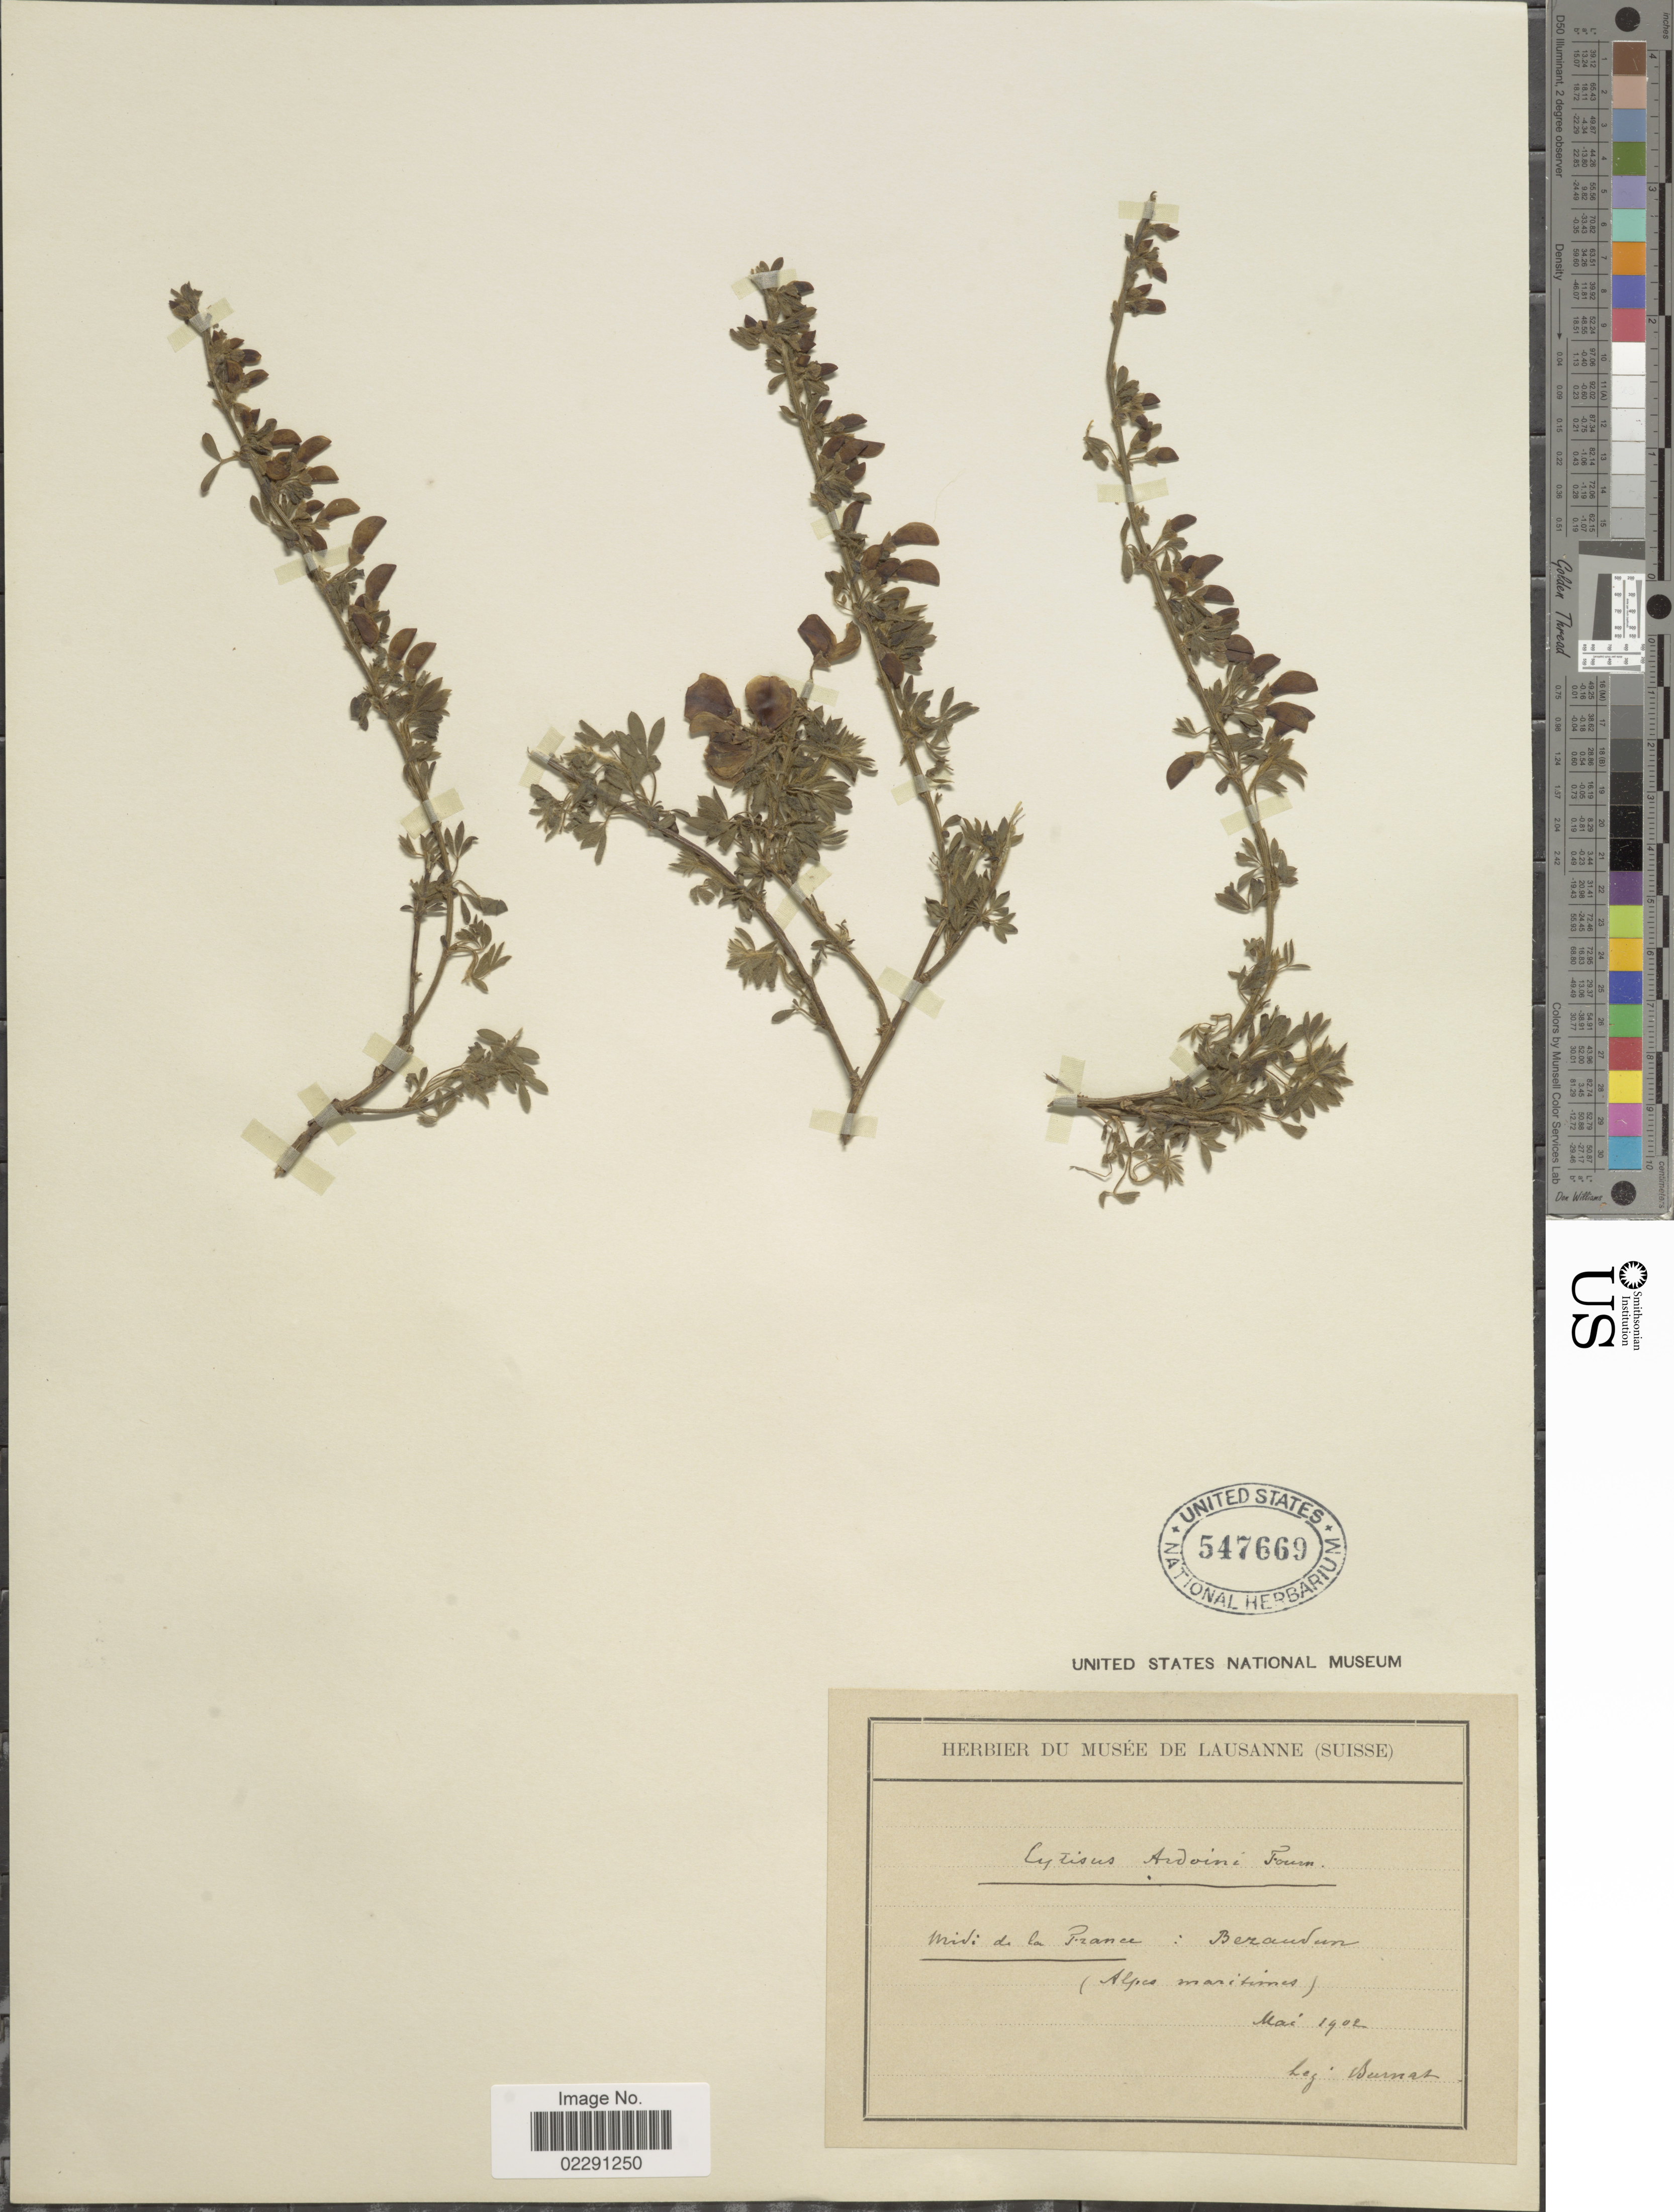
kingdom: Plantae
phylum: Tracheophyta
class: Magnoliopsida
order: Fabales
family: Fabaceae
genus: Cytisus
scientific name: Cytisus ardoinii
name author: E. Fourn.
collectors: Burnat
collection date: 1902-05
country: France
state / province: Provence-Alpes-Côte d'Azur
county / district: Alpes-Maritimes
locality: Midi de la Prance: Beraudun (Alpes maritimes). [interpreted]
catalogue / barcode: US 547669